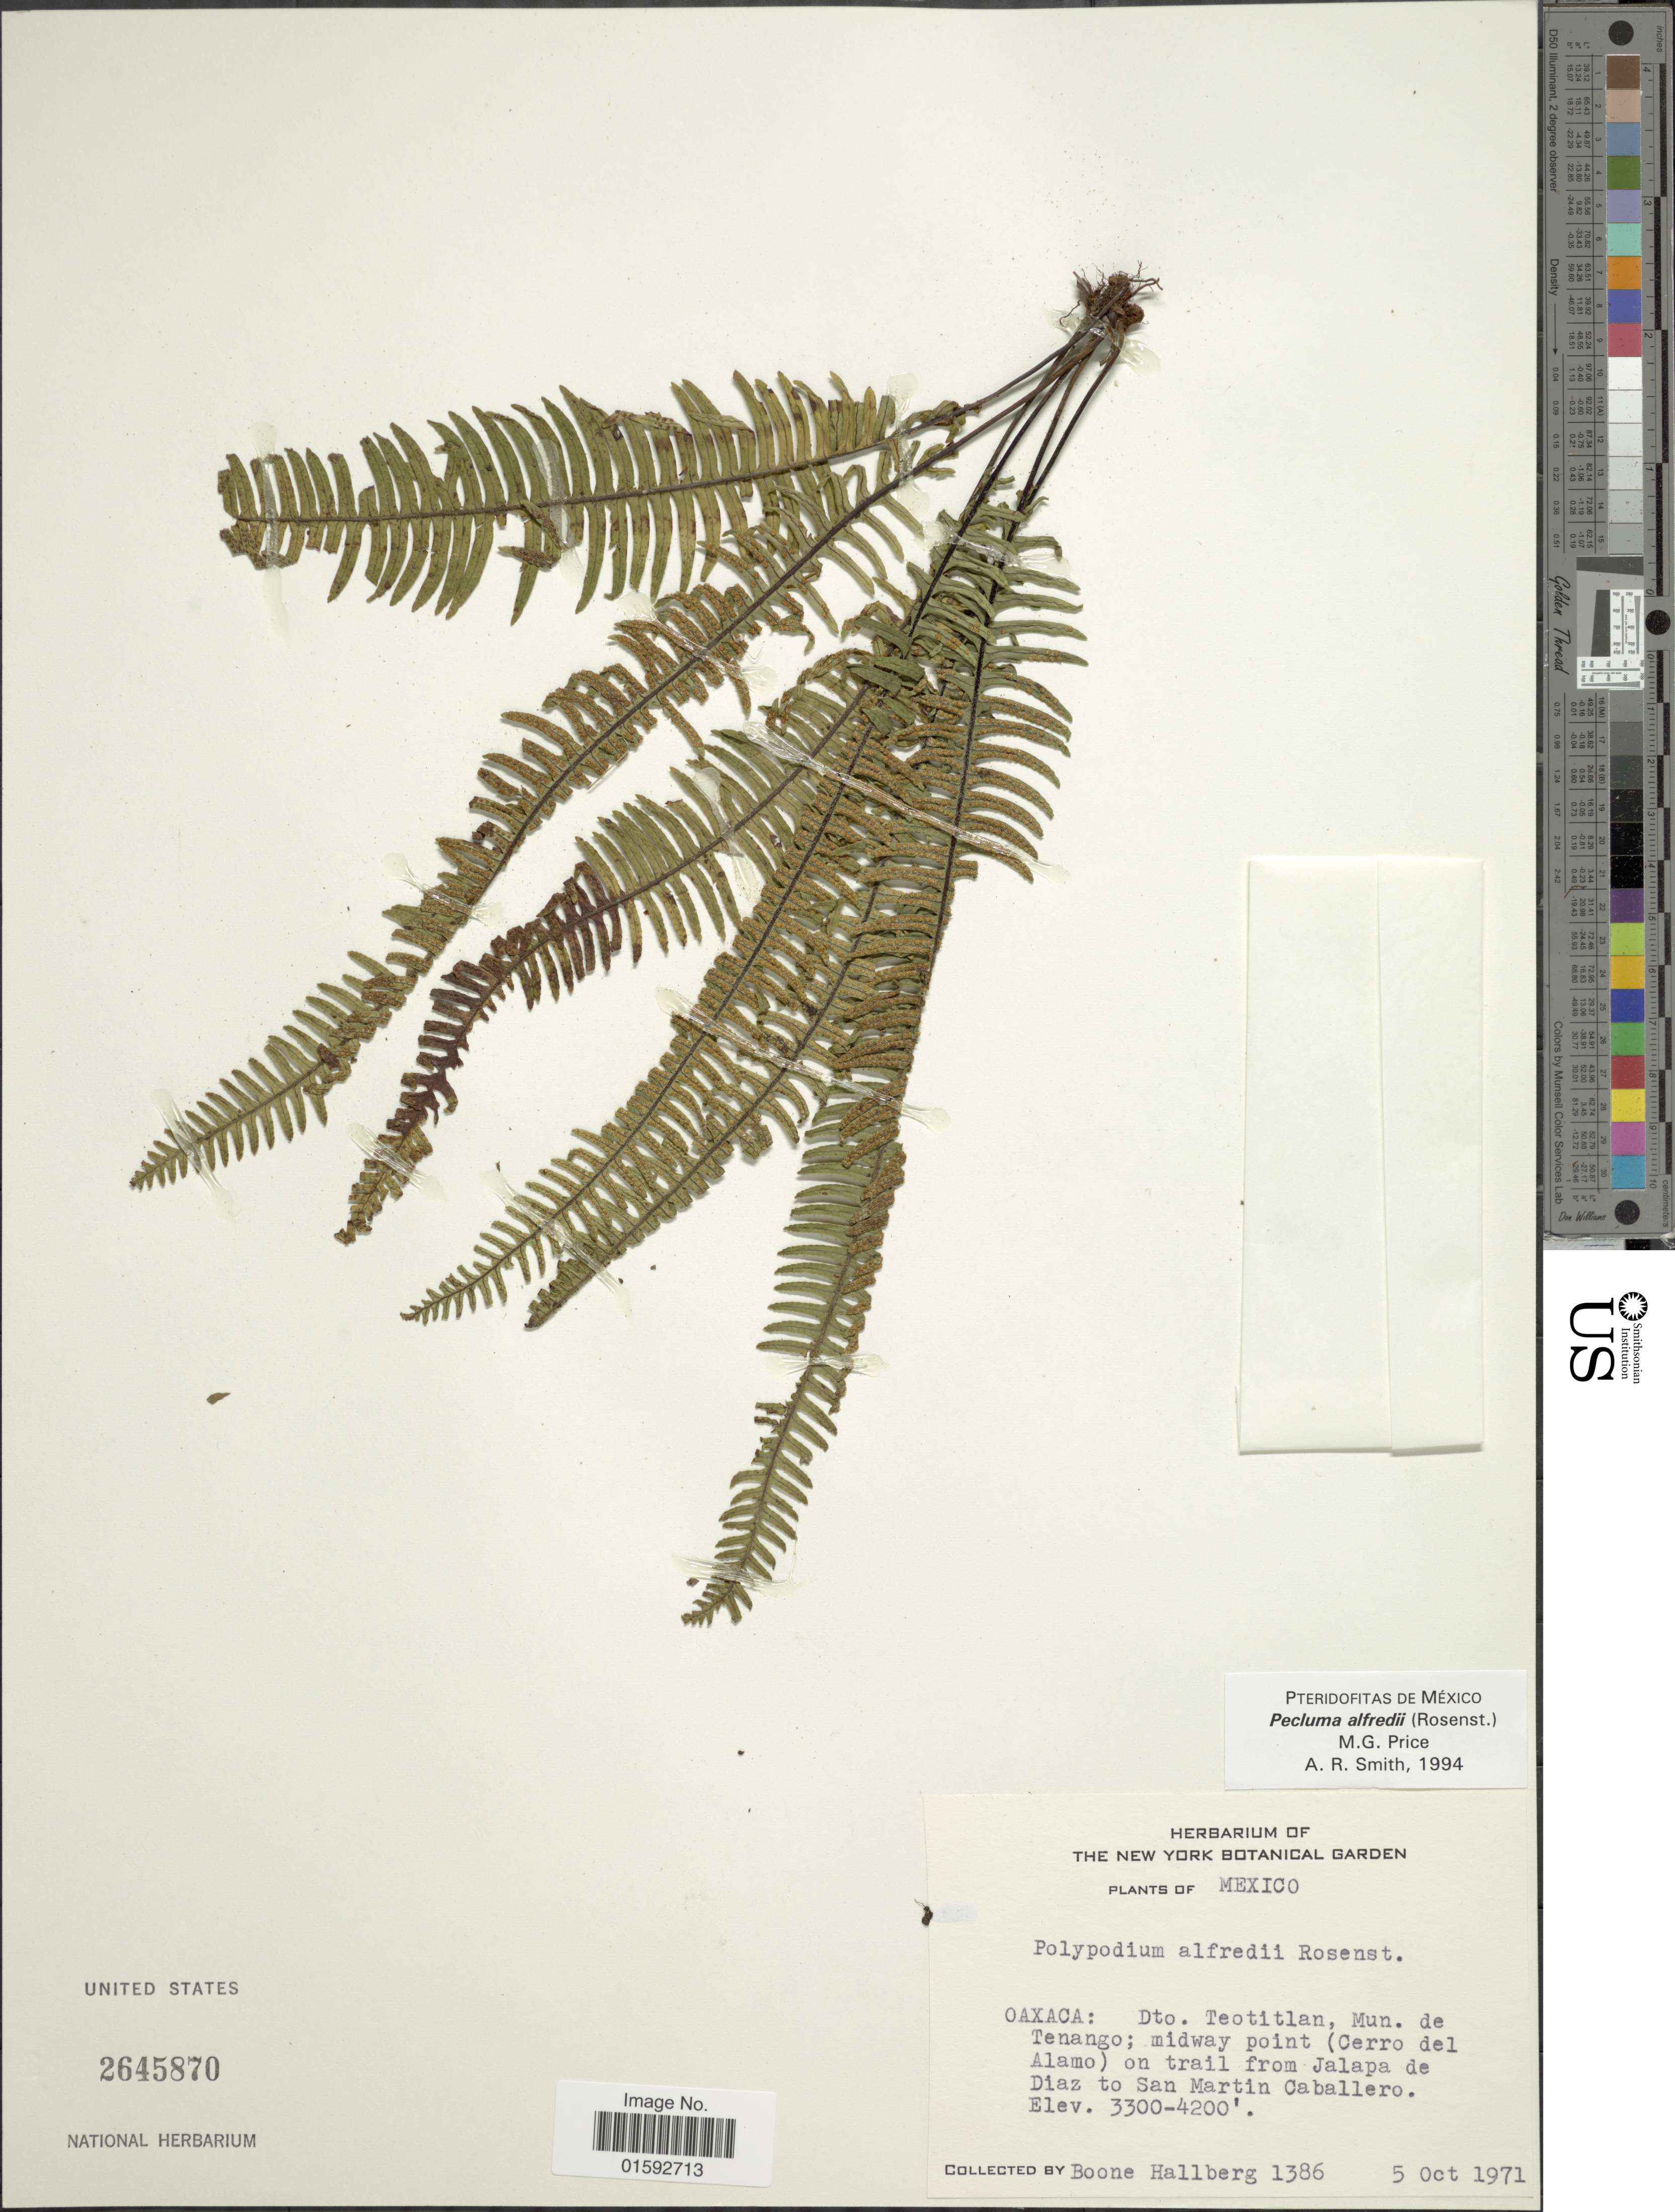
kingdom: Plantae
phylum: Tracheophyta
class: Polypodiopsida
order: Polypodiales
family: Polypodiaceae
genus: Pecluma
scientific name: Pecluma alfredii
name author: (Rosenst.) M.G. Price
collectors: B. Hallberg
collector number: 1386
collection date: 1971-10-05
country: Mexico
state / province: Oaxaca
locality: Dto. Teotitlan, Mun. de Tenango; midway point (Cerro del Alamo) on trail from Jalapa de Diaz to San Martin Caballero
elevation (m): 1006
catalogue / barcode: US 2645870